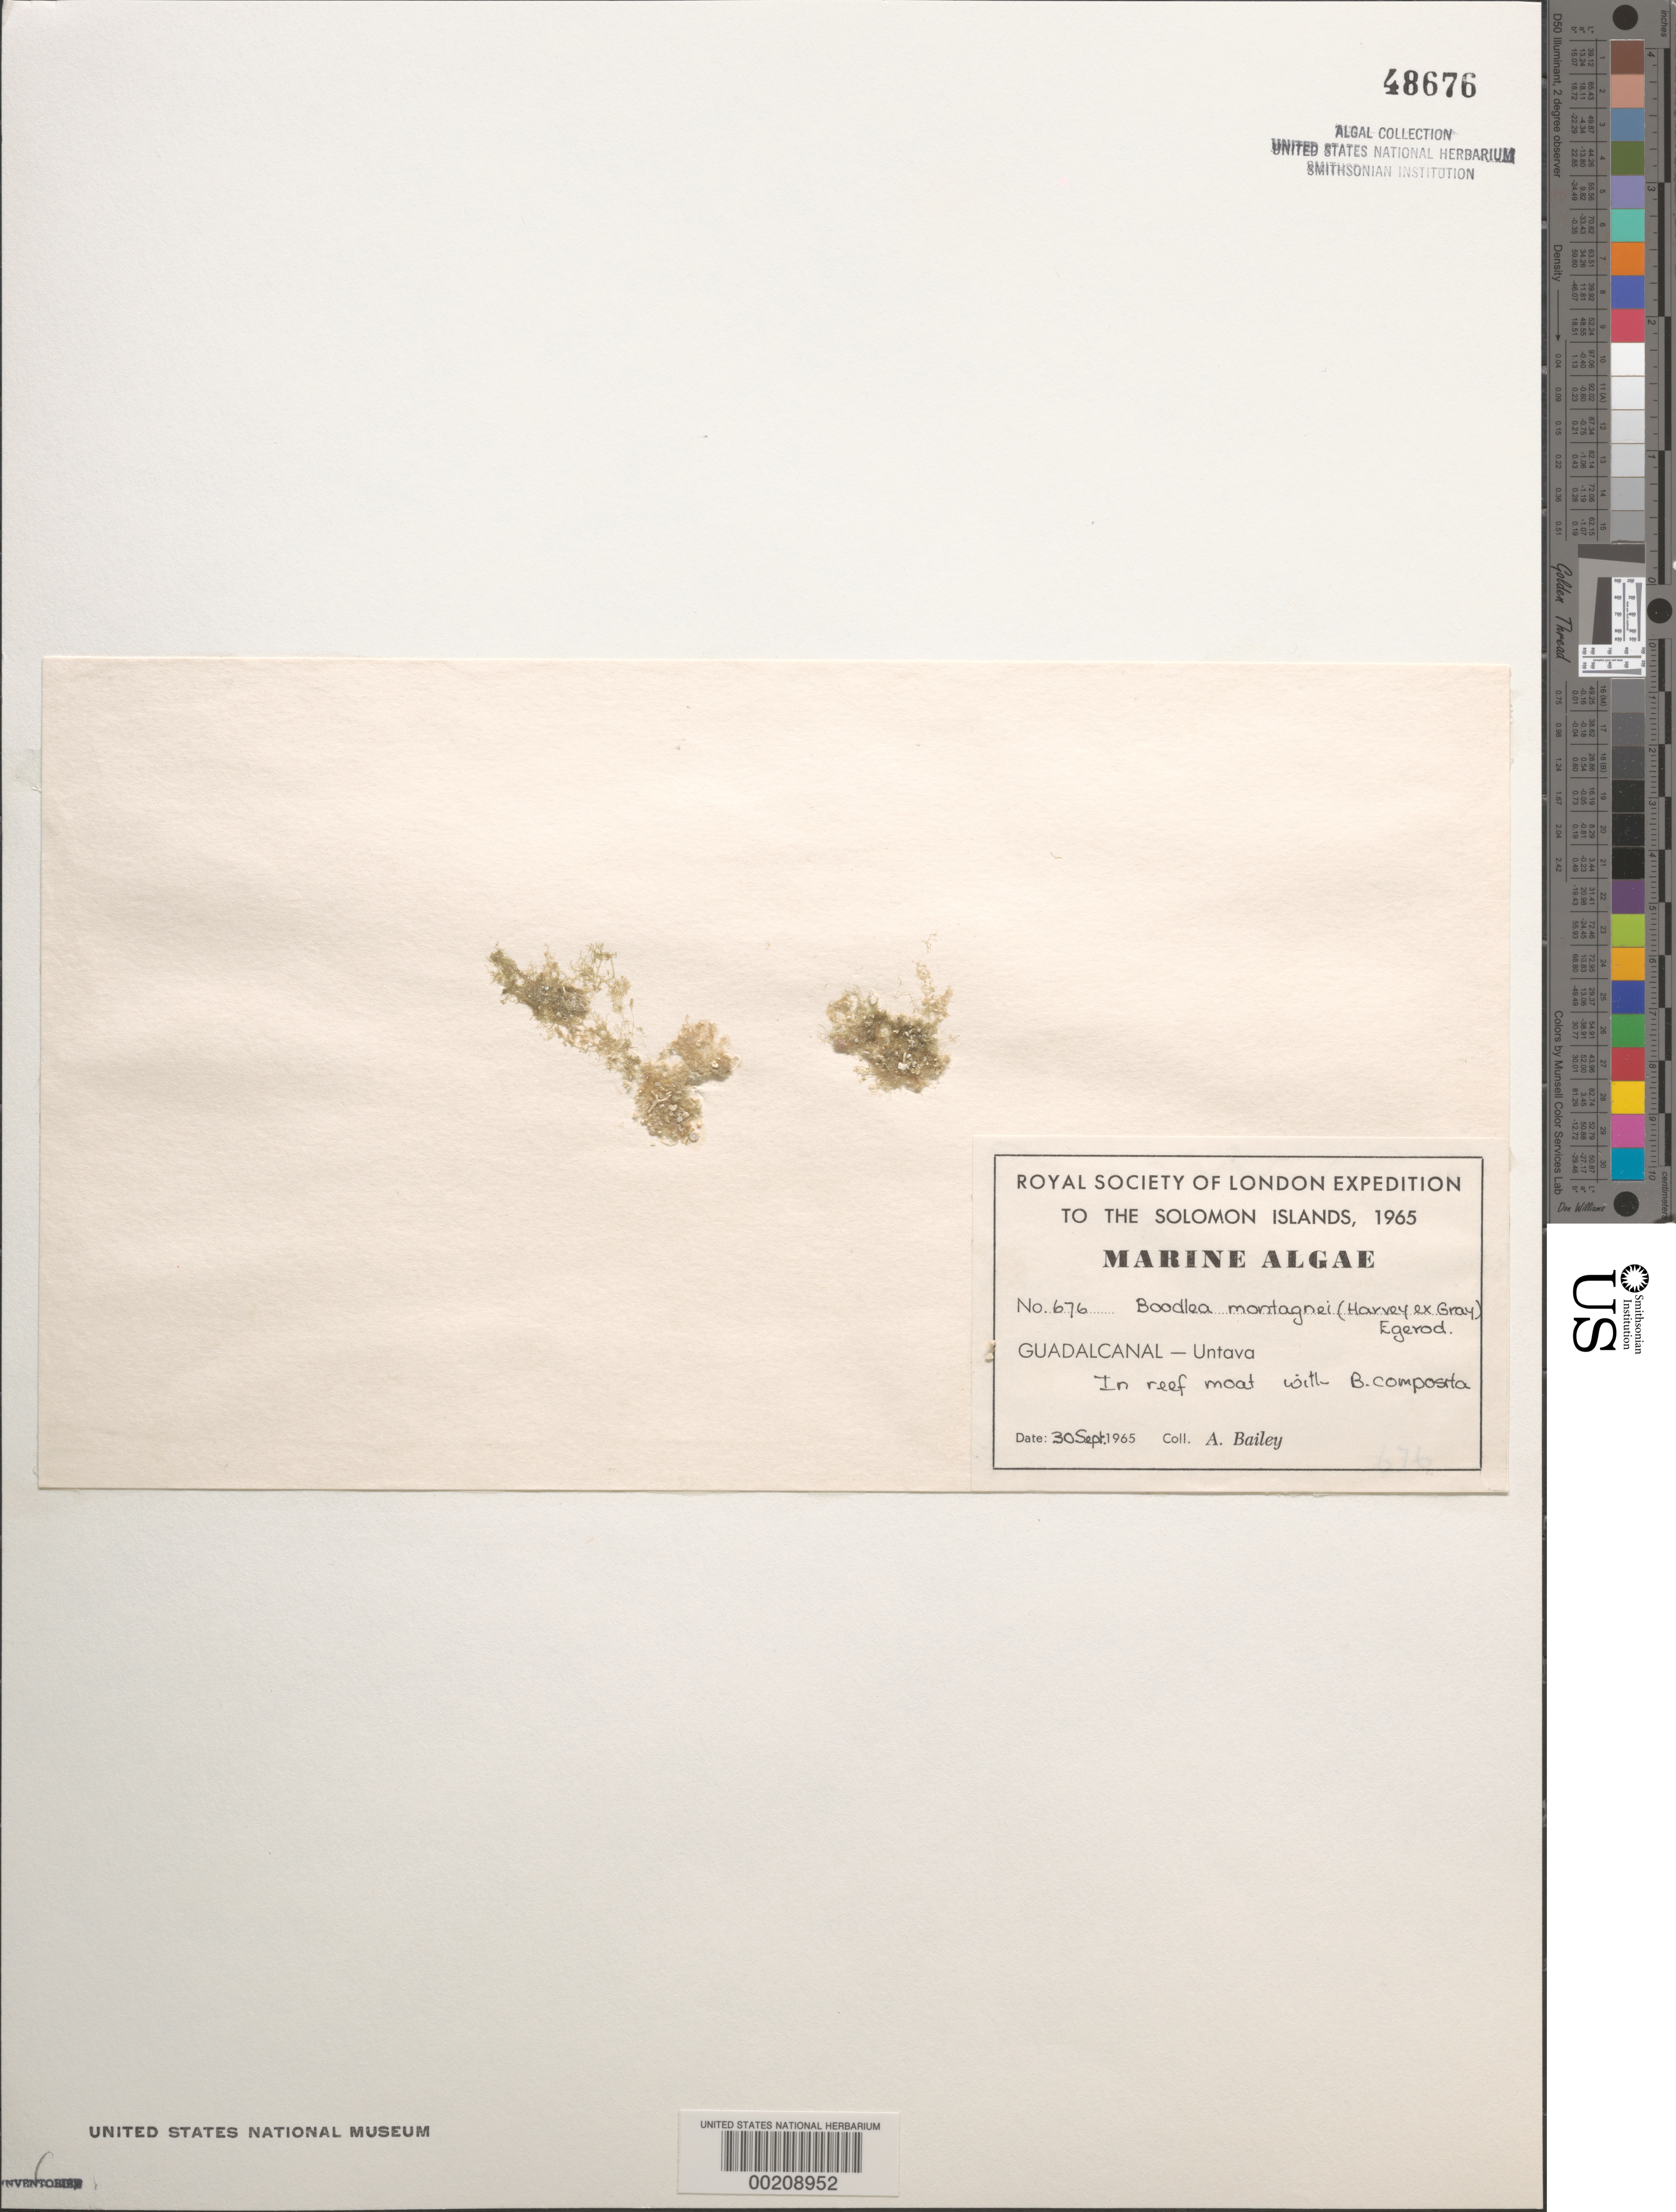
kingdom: Plantae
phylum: Chlorophyta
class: Ulvophyceae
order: Siphonocladales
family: Boodleaceae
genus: Boodlea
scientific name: Boodlea montagnei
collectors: A. Bailey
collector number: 676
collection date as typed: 30 Sep 1965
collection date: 1965-09-30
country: Solomon Islands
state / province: Guadalcanal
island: Guadalcanal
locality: Untava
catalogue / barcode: US 48676